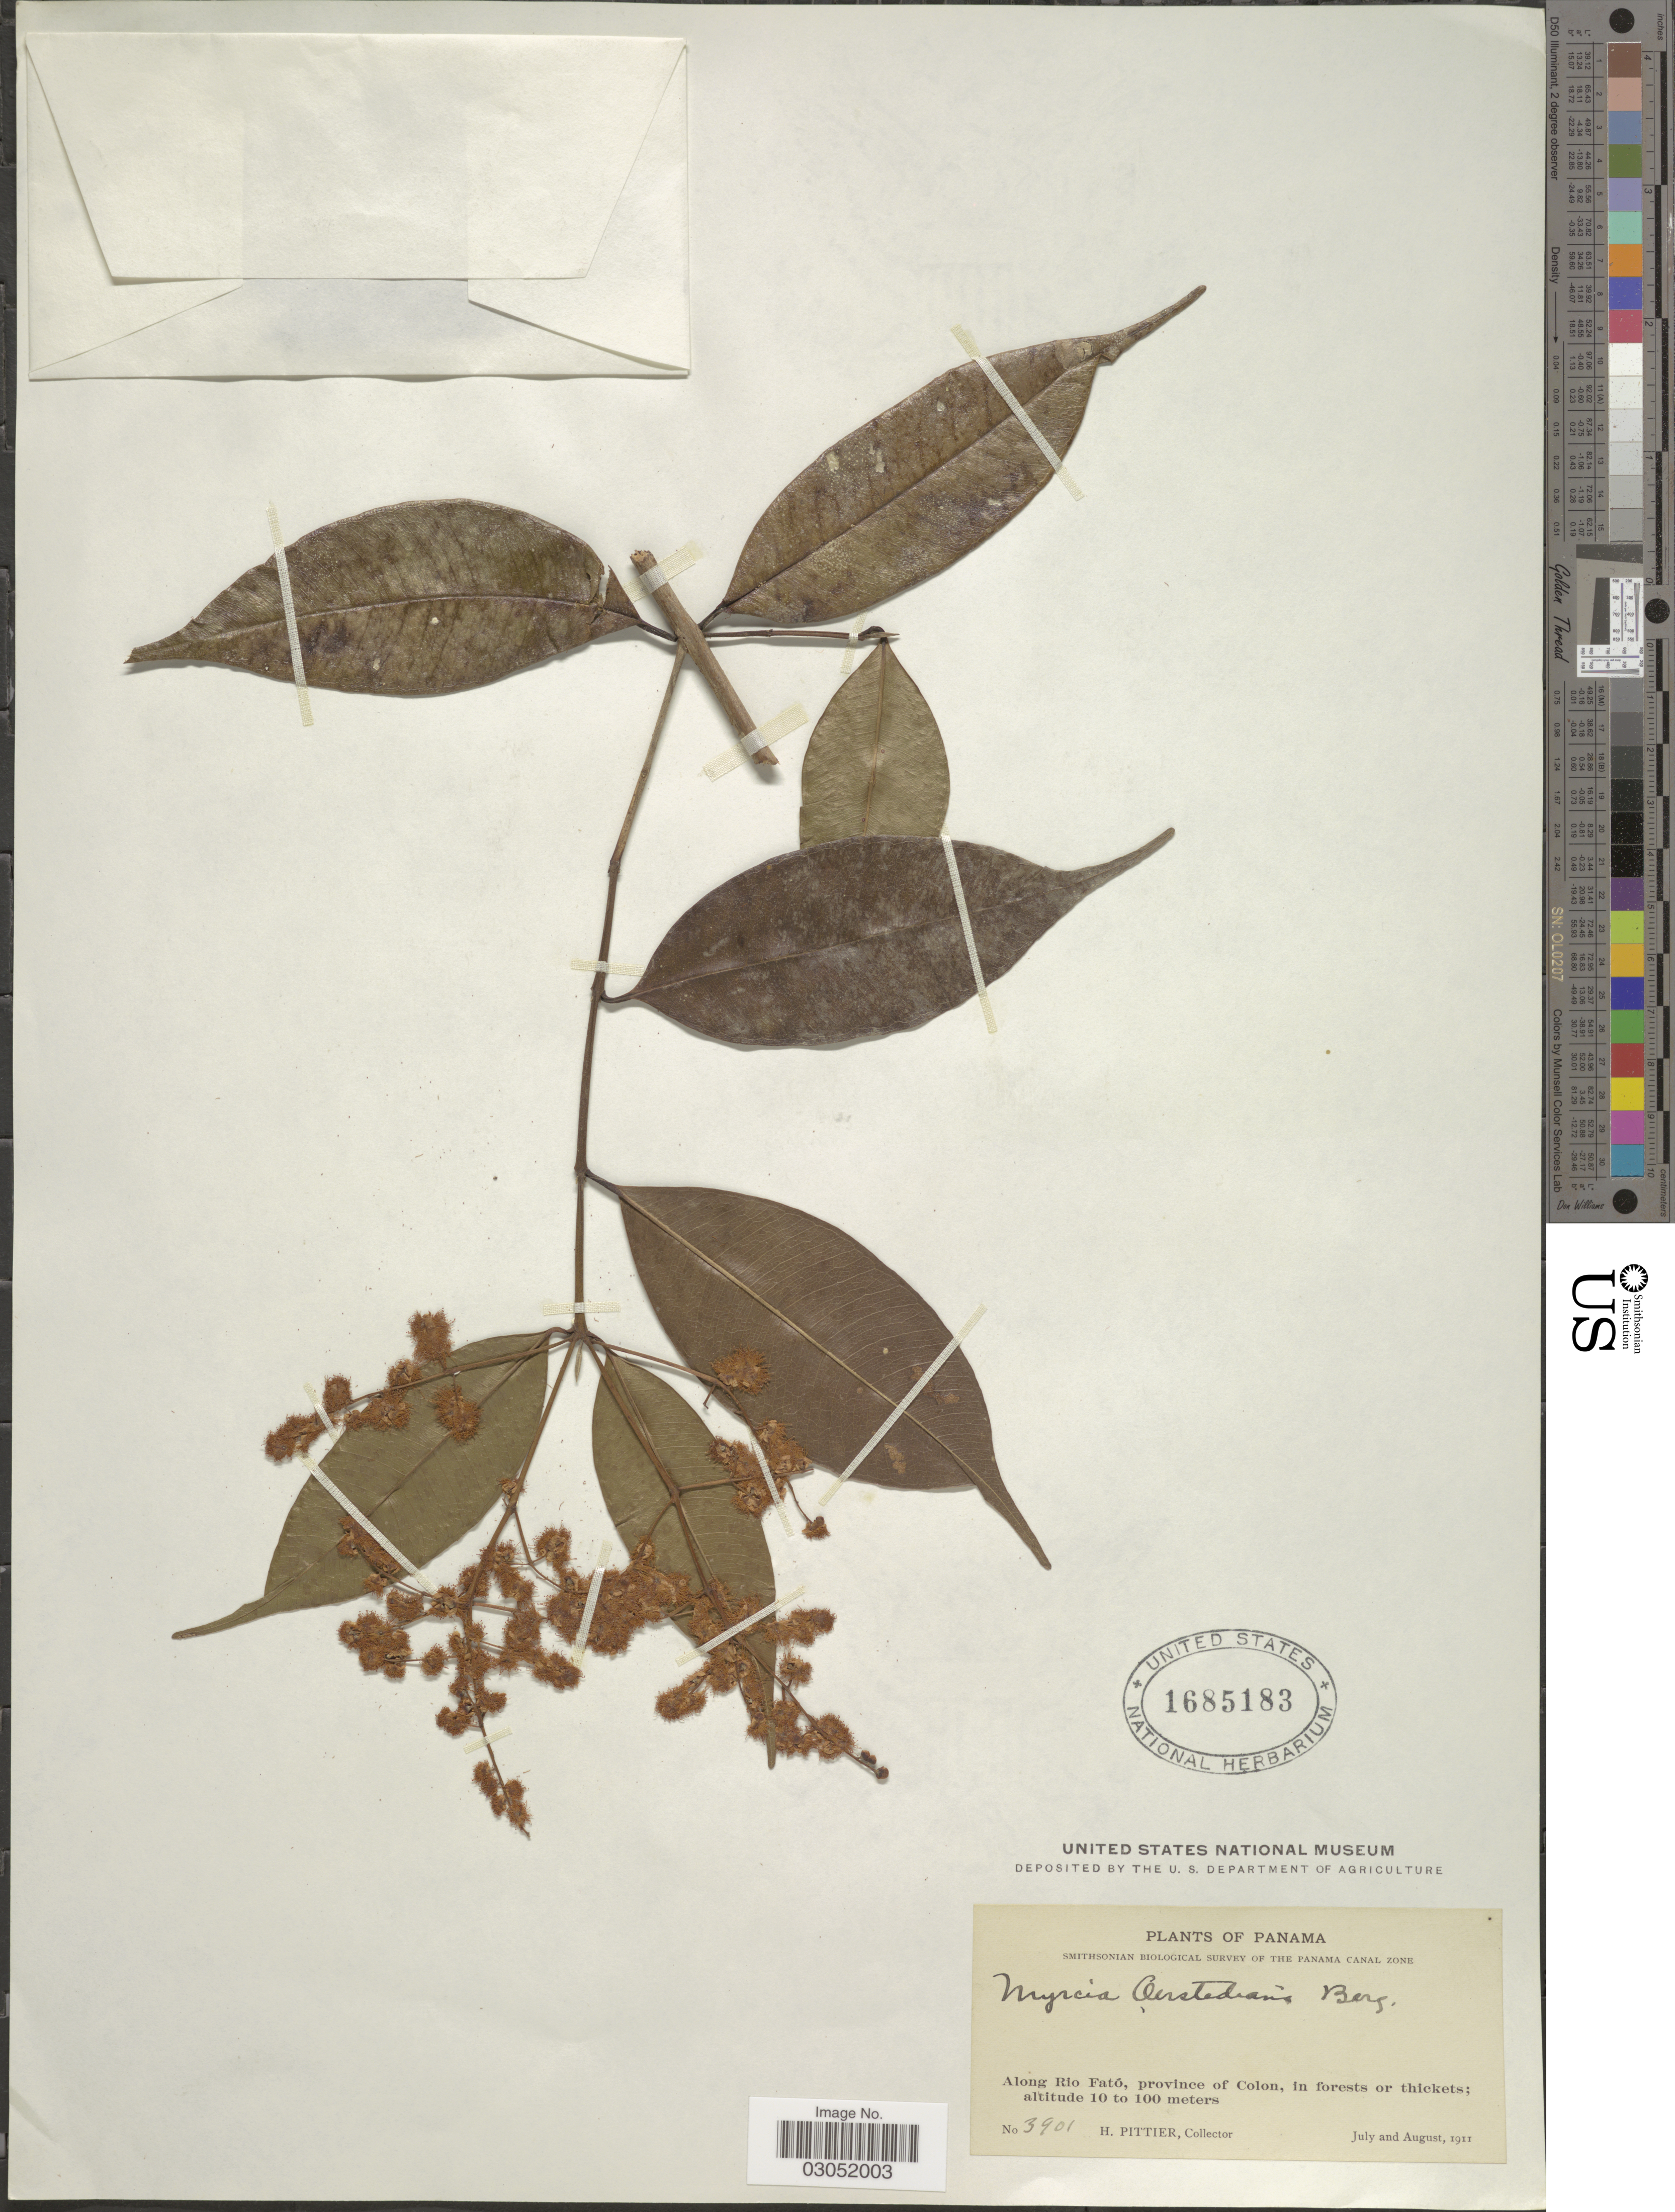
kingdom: Plantae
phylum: Tracheophyta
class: Magnoliopsida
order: Myrtales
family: Myrtaceae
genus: Myrcia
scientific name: Myrcia splendens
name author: (Sw.) DC.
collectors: H. F. Pittier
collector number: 3901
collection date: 1911-07/1911-08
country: Panama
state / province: Colón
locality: Along Rio Fató.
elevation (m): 10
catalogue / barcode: US 1685183